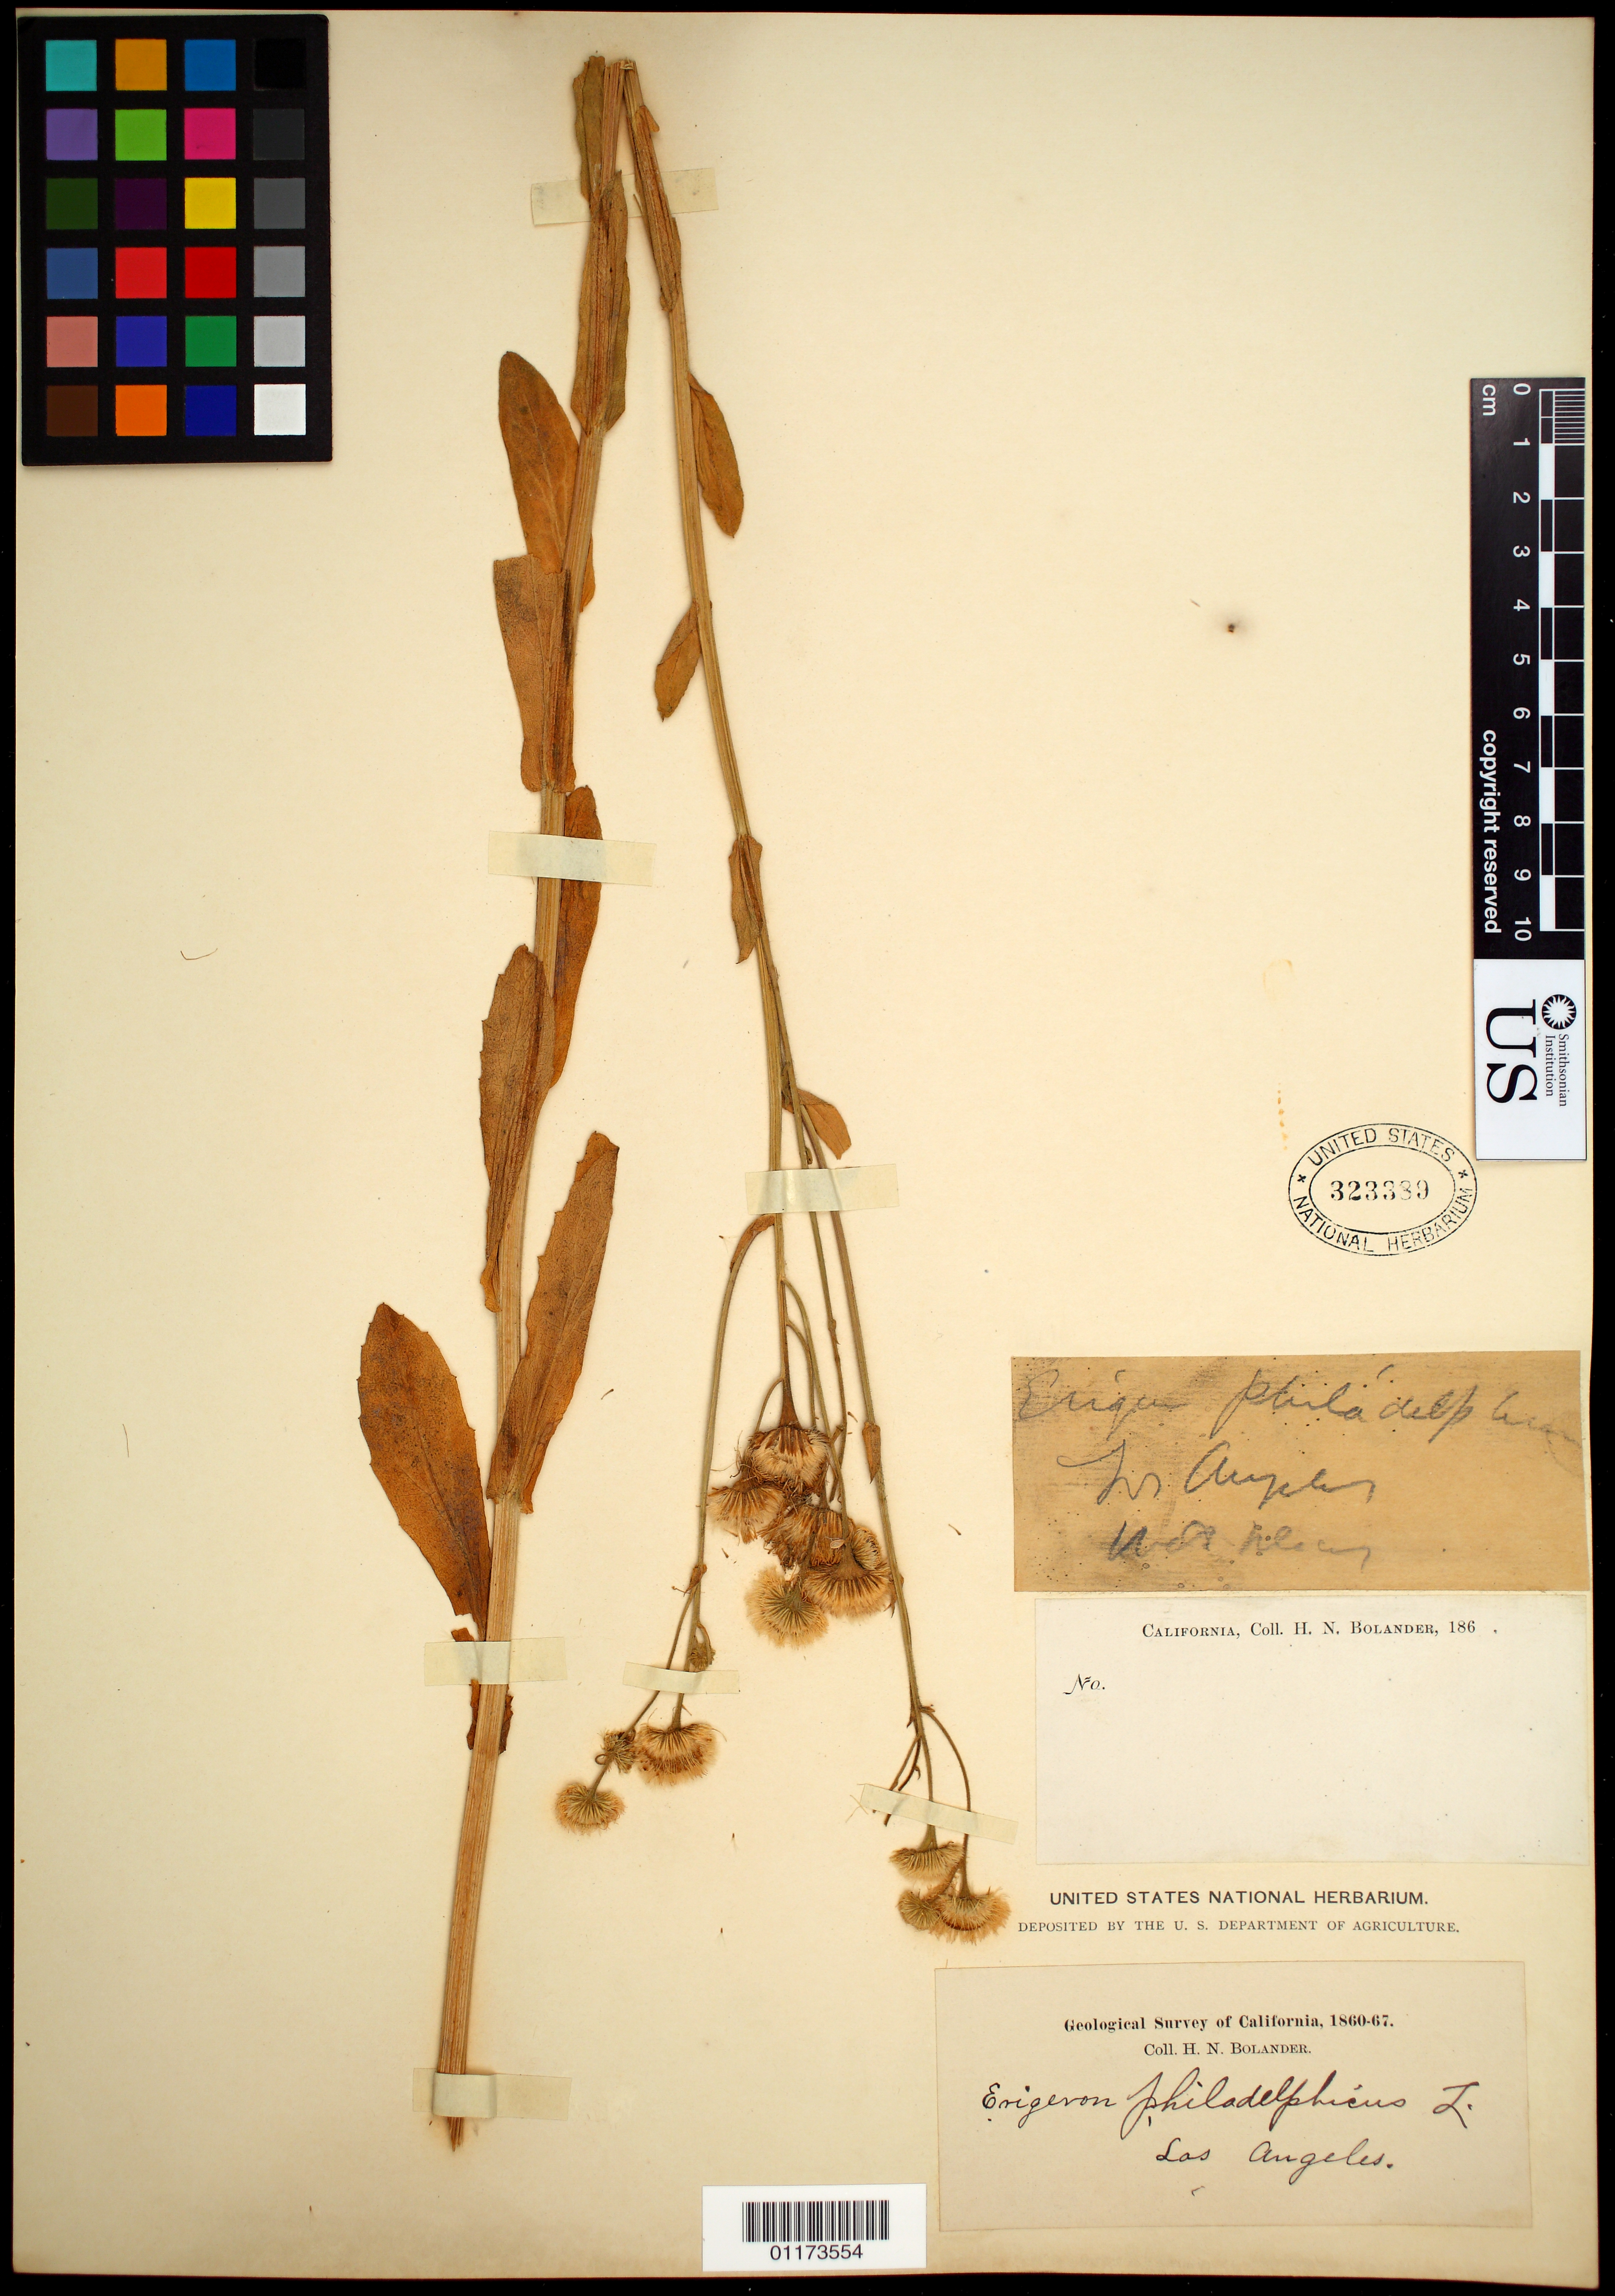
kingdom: Plantae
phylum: Tracheophyta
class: Magnoliopsida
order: Asterales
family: Asteraceae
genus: Erigeron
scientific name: Erigeron philadelphicus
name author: L.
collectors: H. Bolander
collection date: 1860/1867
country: United States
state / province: California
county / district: Los Angeles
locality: Los Angeles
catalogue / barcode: US 323389